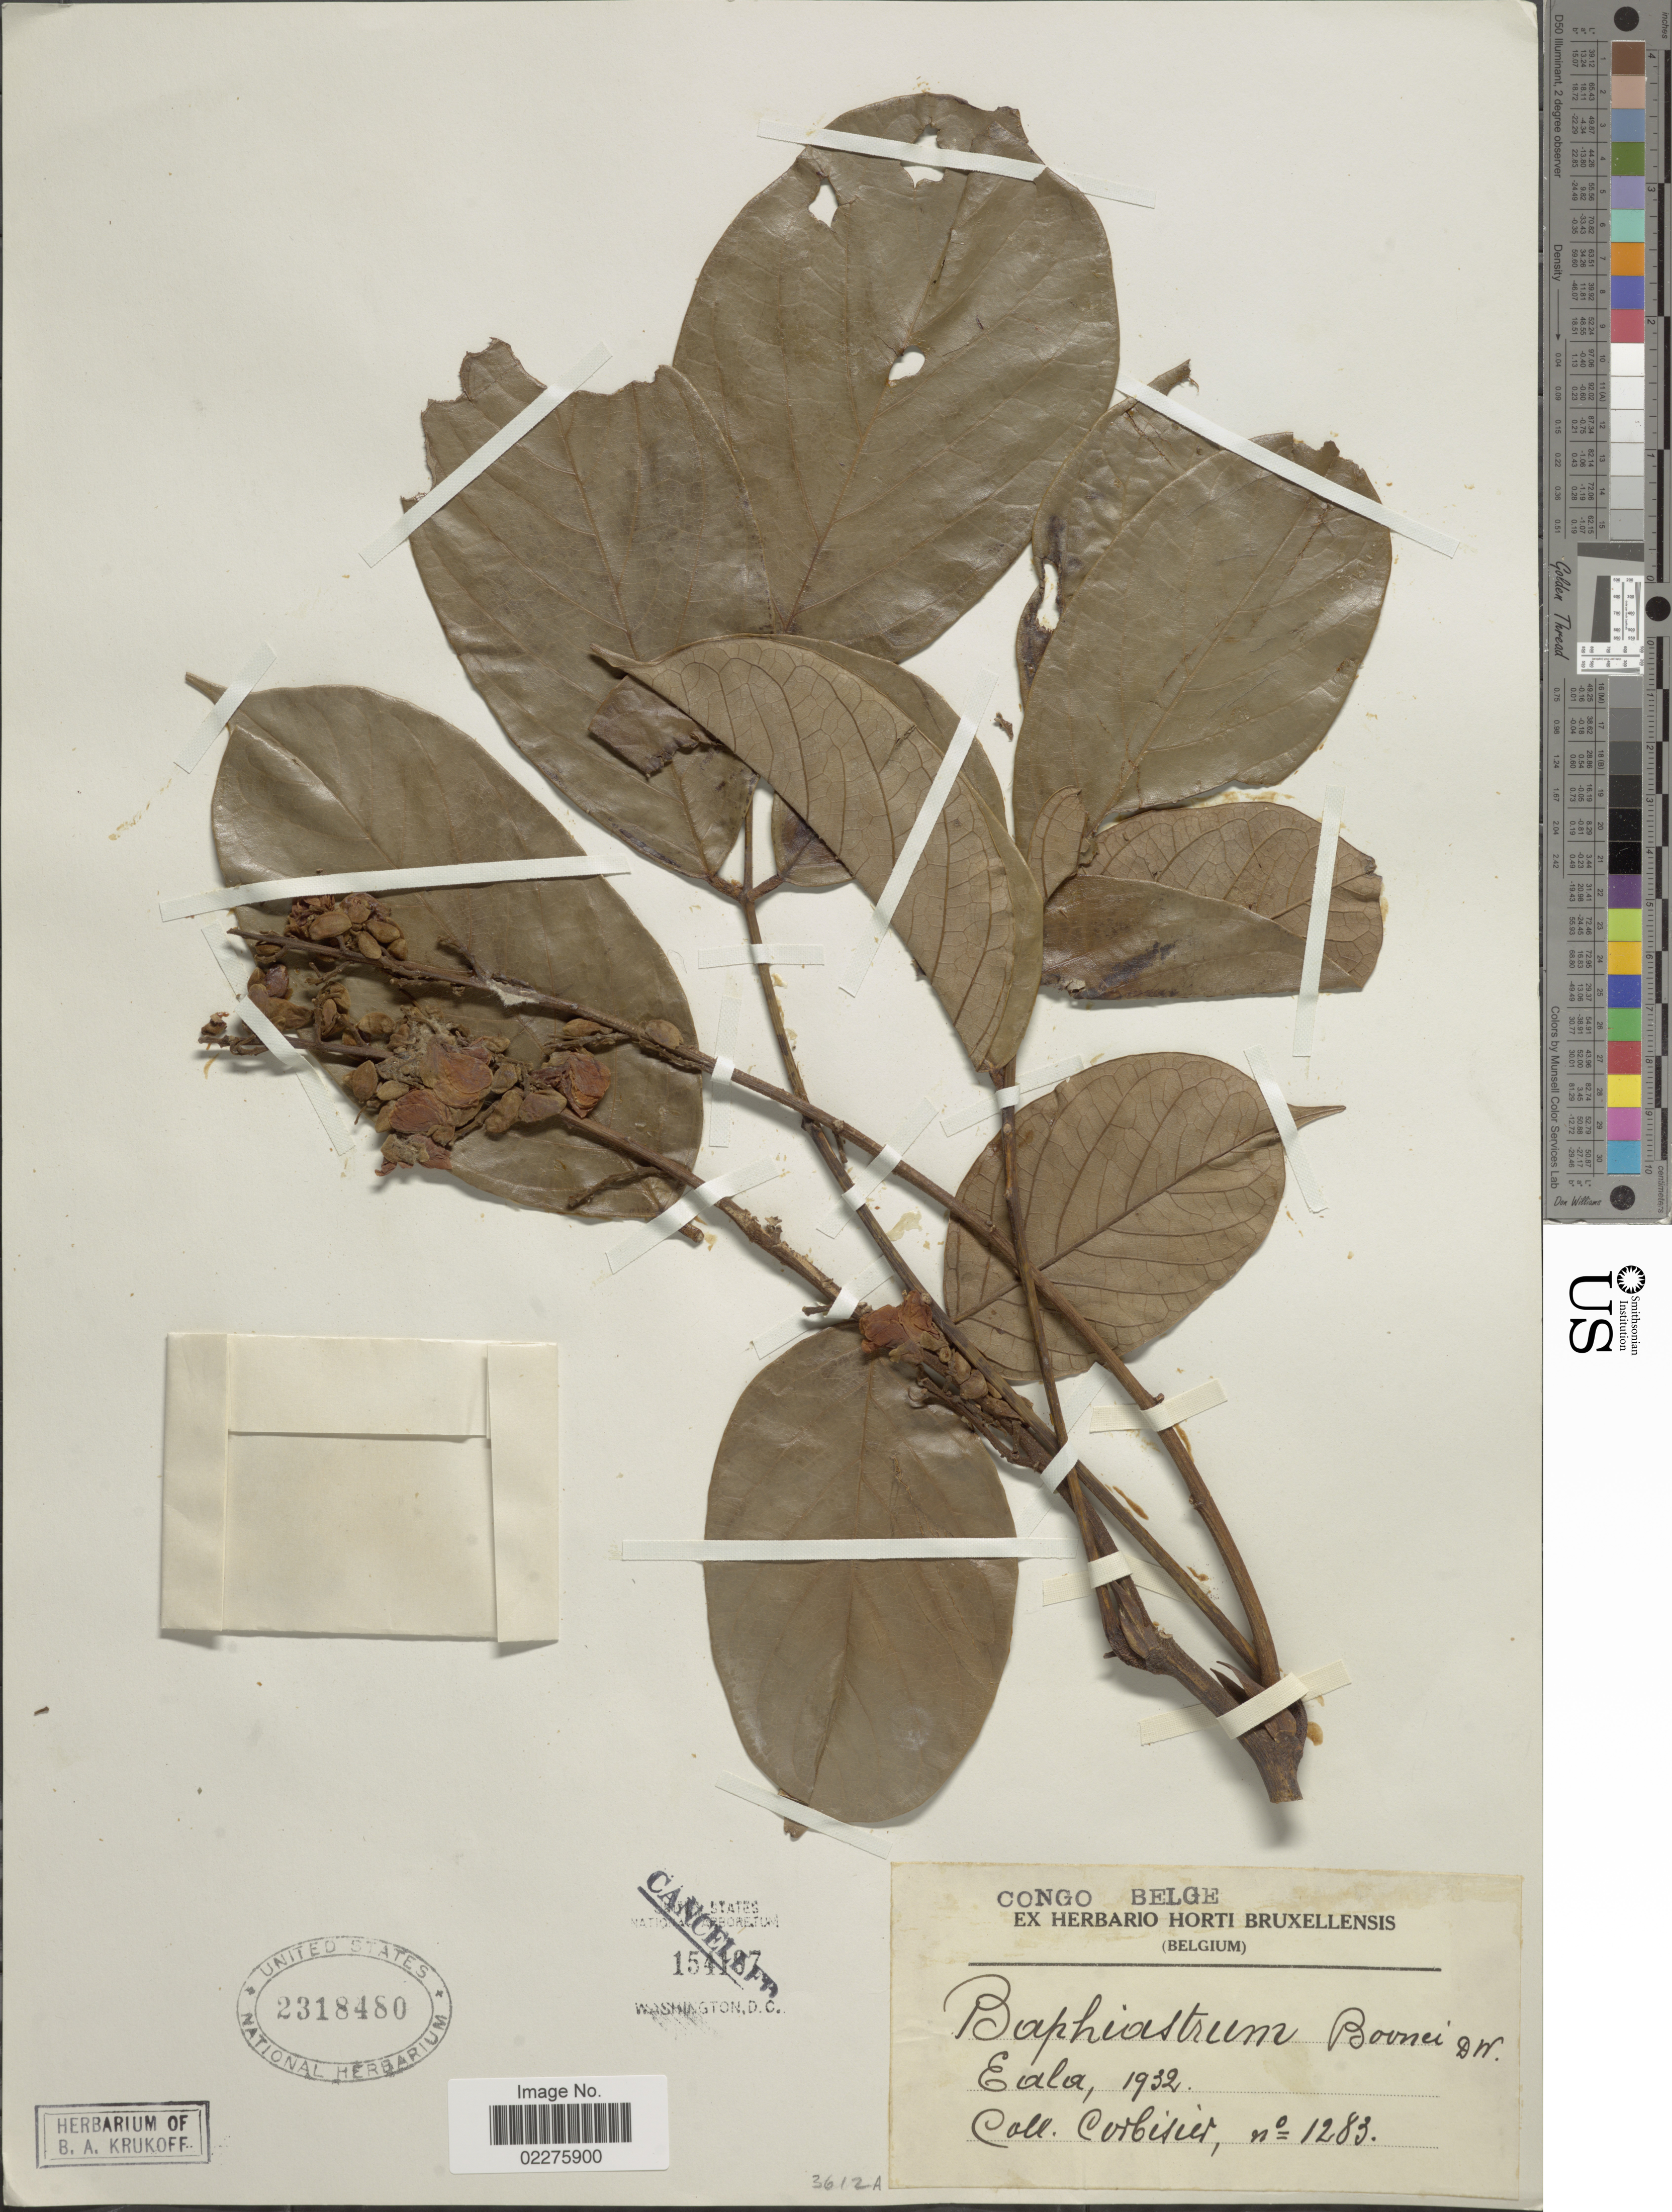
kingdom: Plantae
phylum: Tracheophyta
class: Magnoliopsida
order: Fabales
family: Fabaceae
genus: Baphiastrum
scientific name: Baphiastrum boonei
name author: (De Wild.)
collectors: -. Corbisier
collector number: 1283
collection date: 1932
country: Congo, Democratic Republic of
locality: Congo Belge, Eula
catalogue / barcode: US 2318480